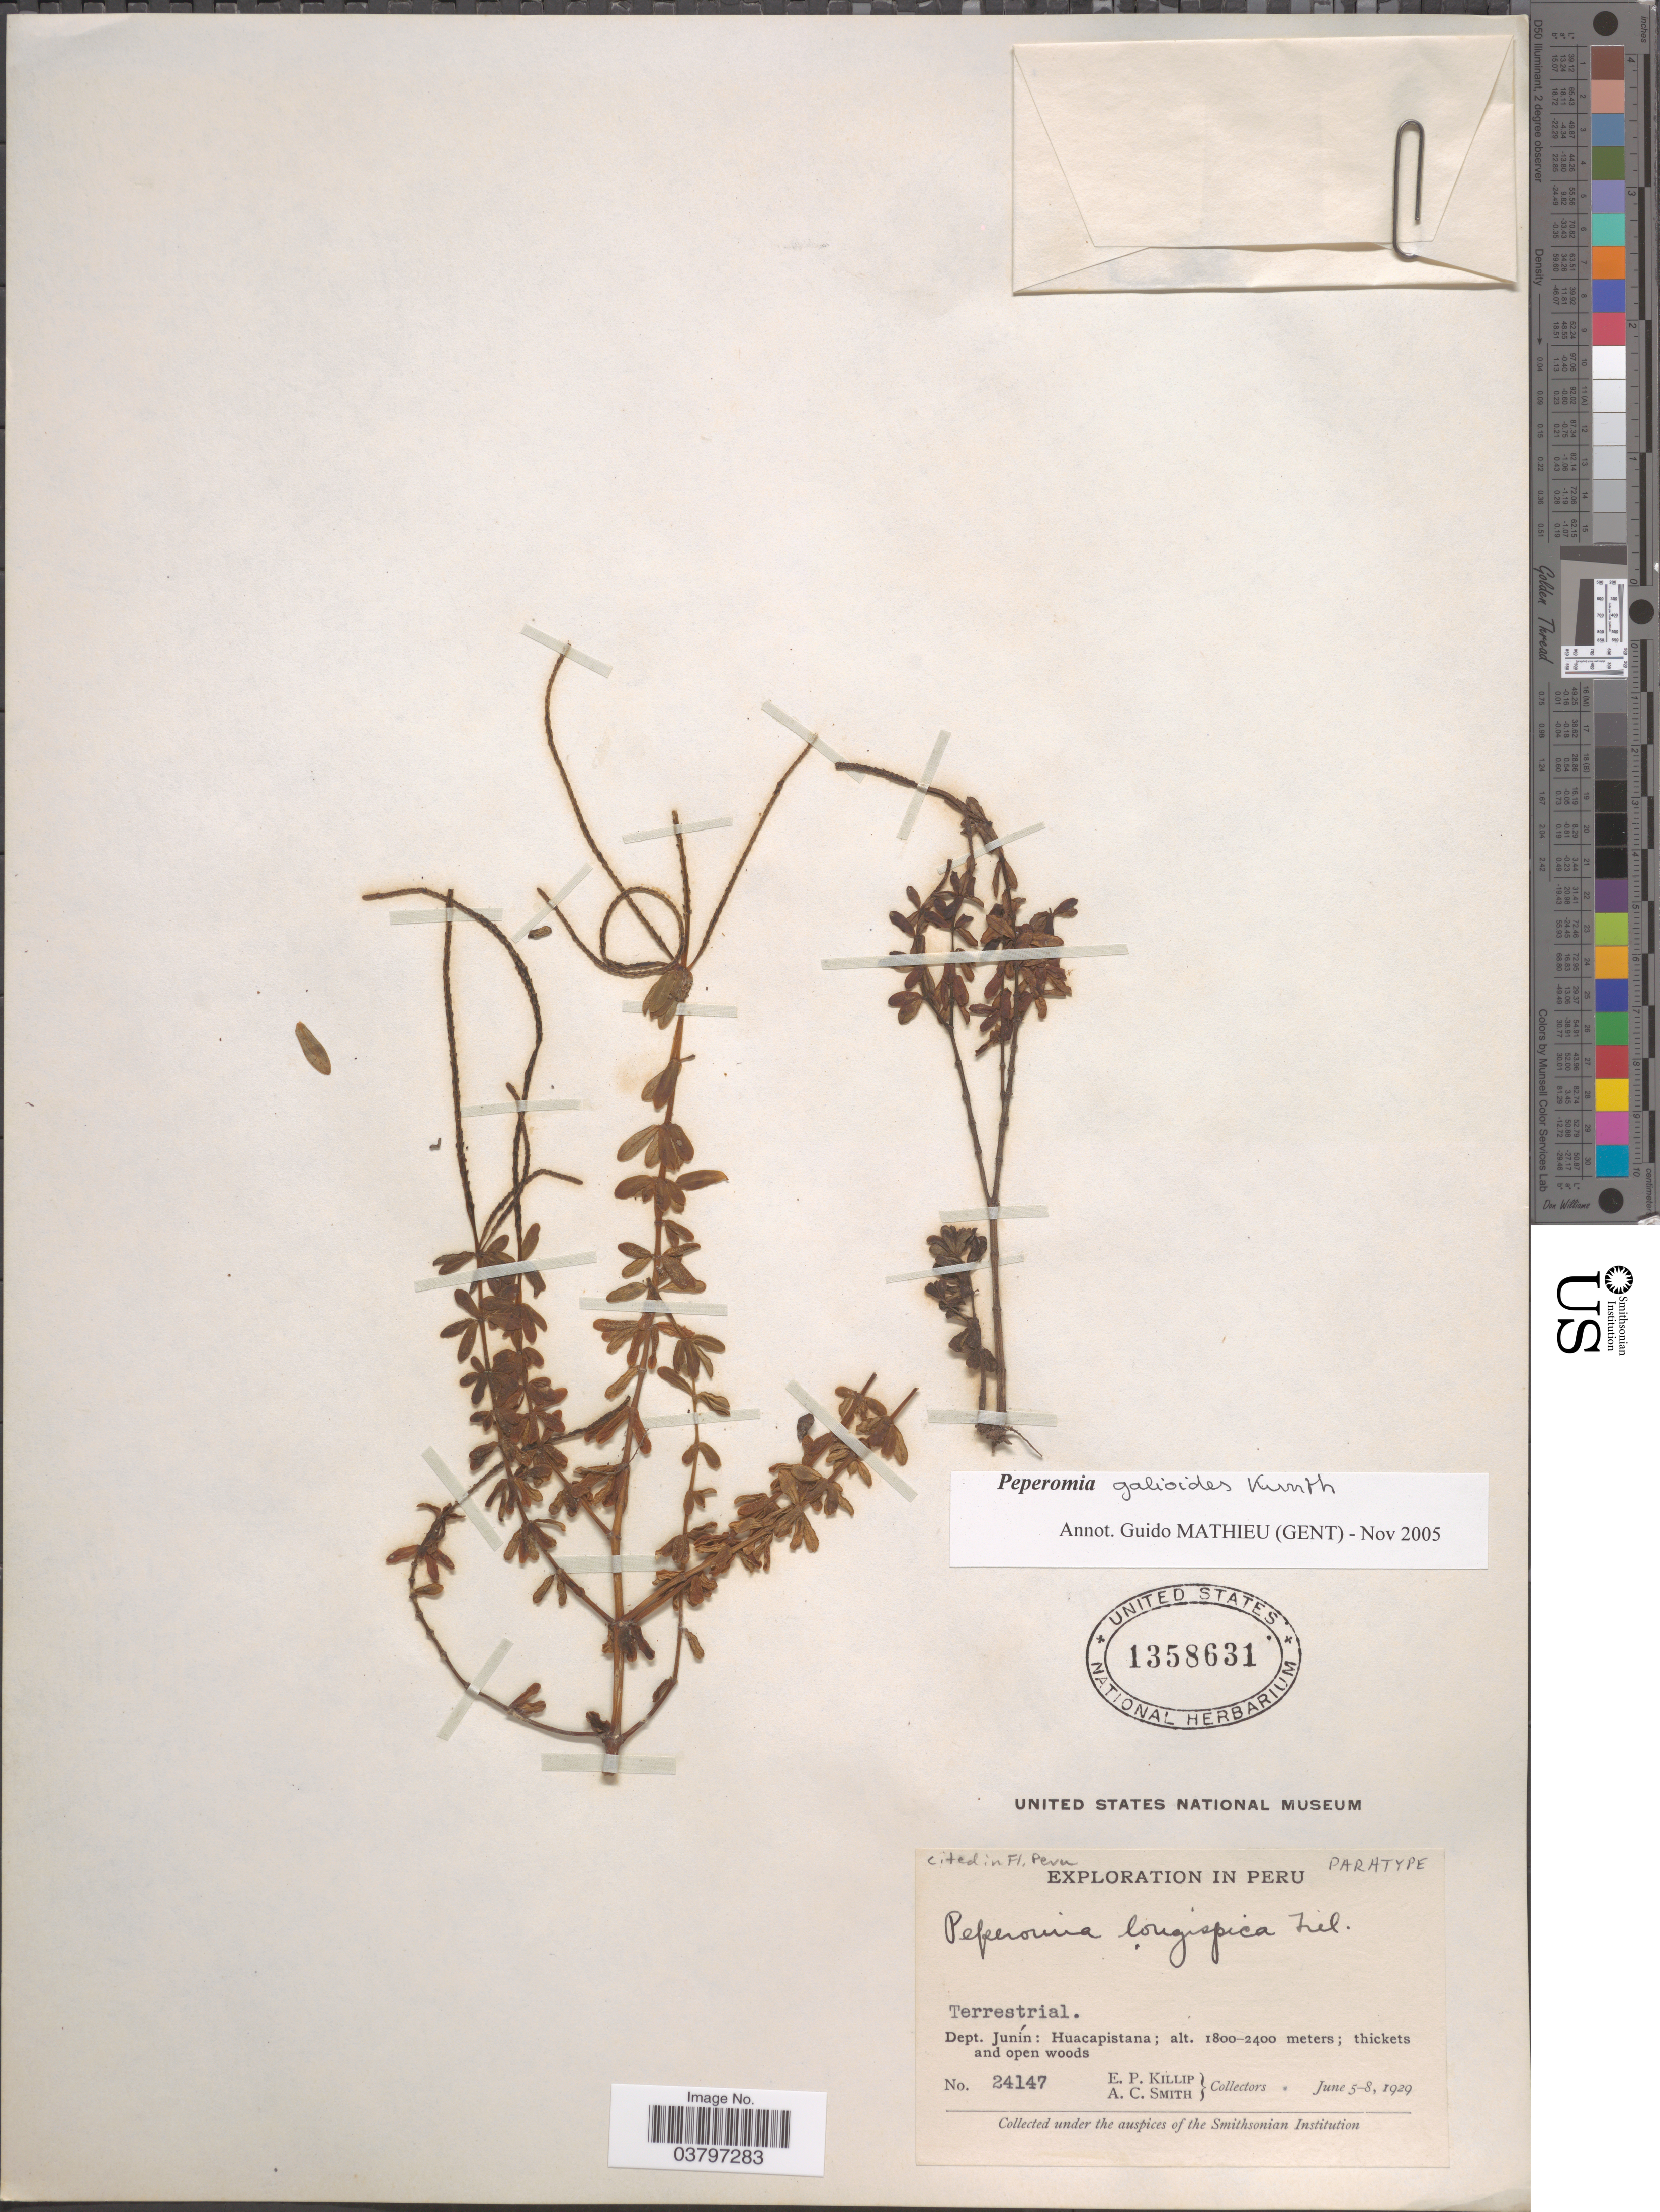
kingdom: Plantae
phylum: Tracheophyta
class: Magnoliopsida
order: Piperales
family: Piperaceae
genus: Peperomia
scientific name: Peperomia galioides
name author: Kunth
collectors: E. P. Killip & A. C. Smith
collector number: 24147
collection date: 1929-06-05/1929-06-08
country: Peru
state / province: Junín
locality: Dept. Junín: Huacapistana.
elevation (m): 1800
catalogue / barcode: US 1358631